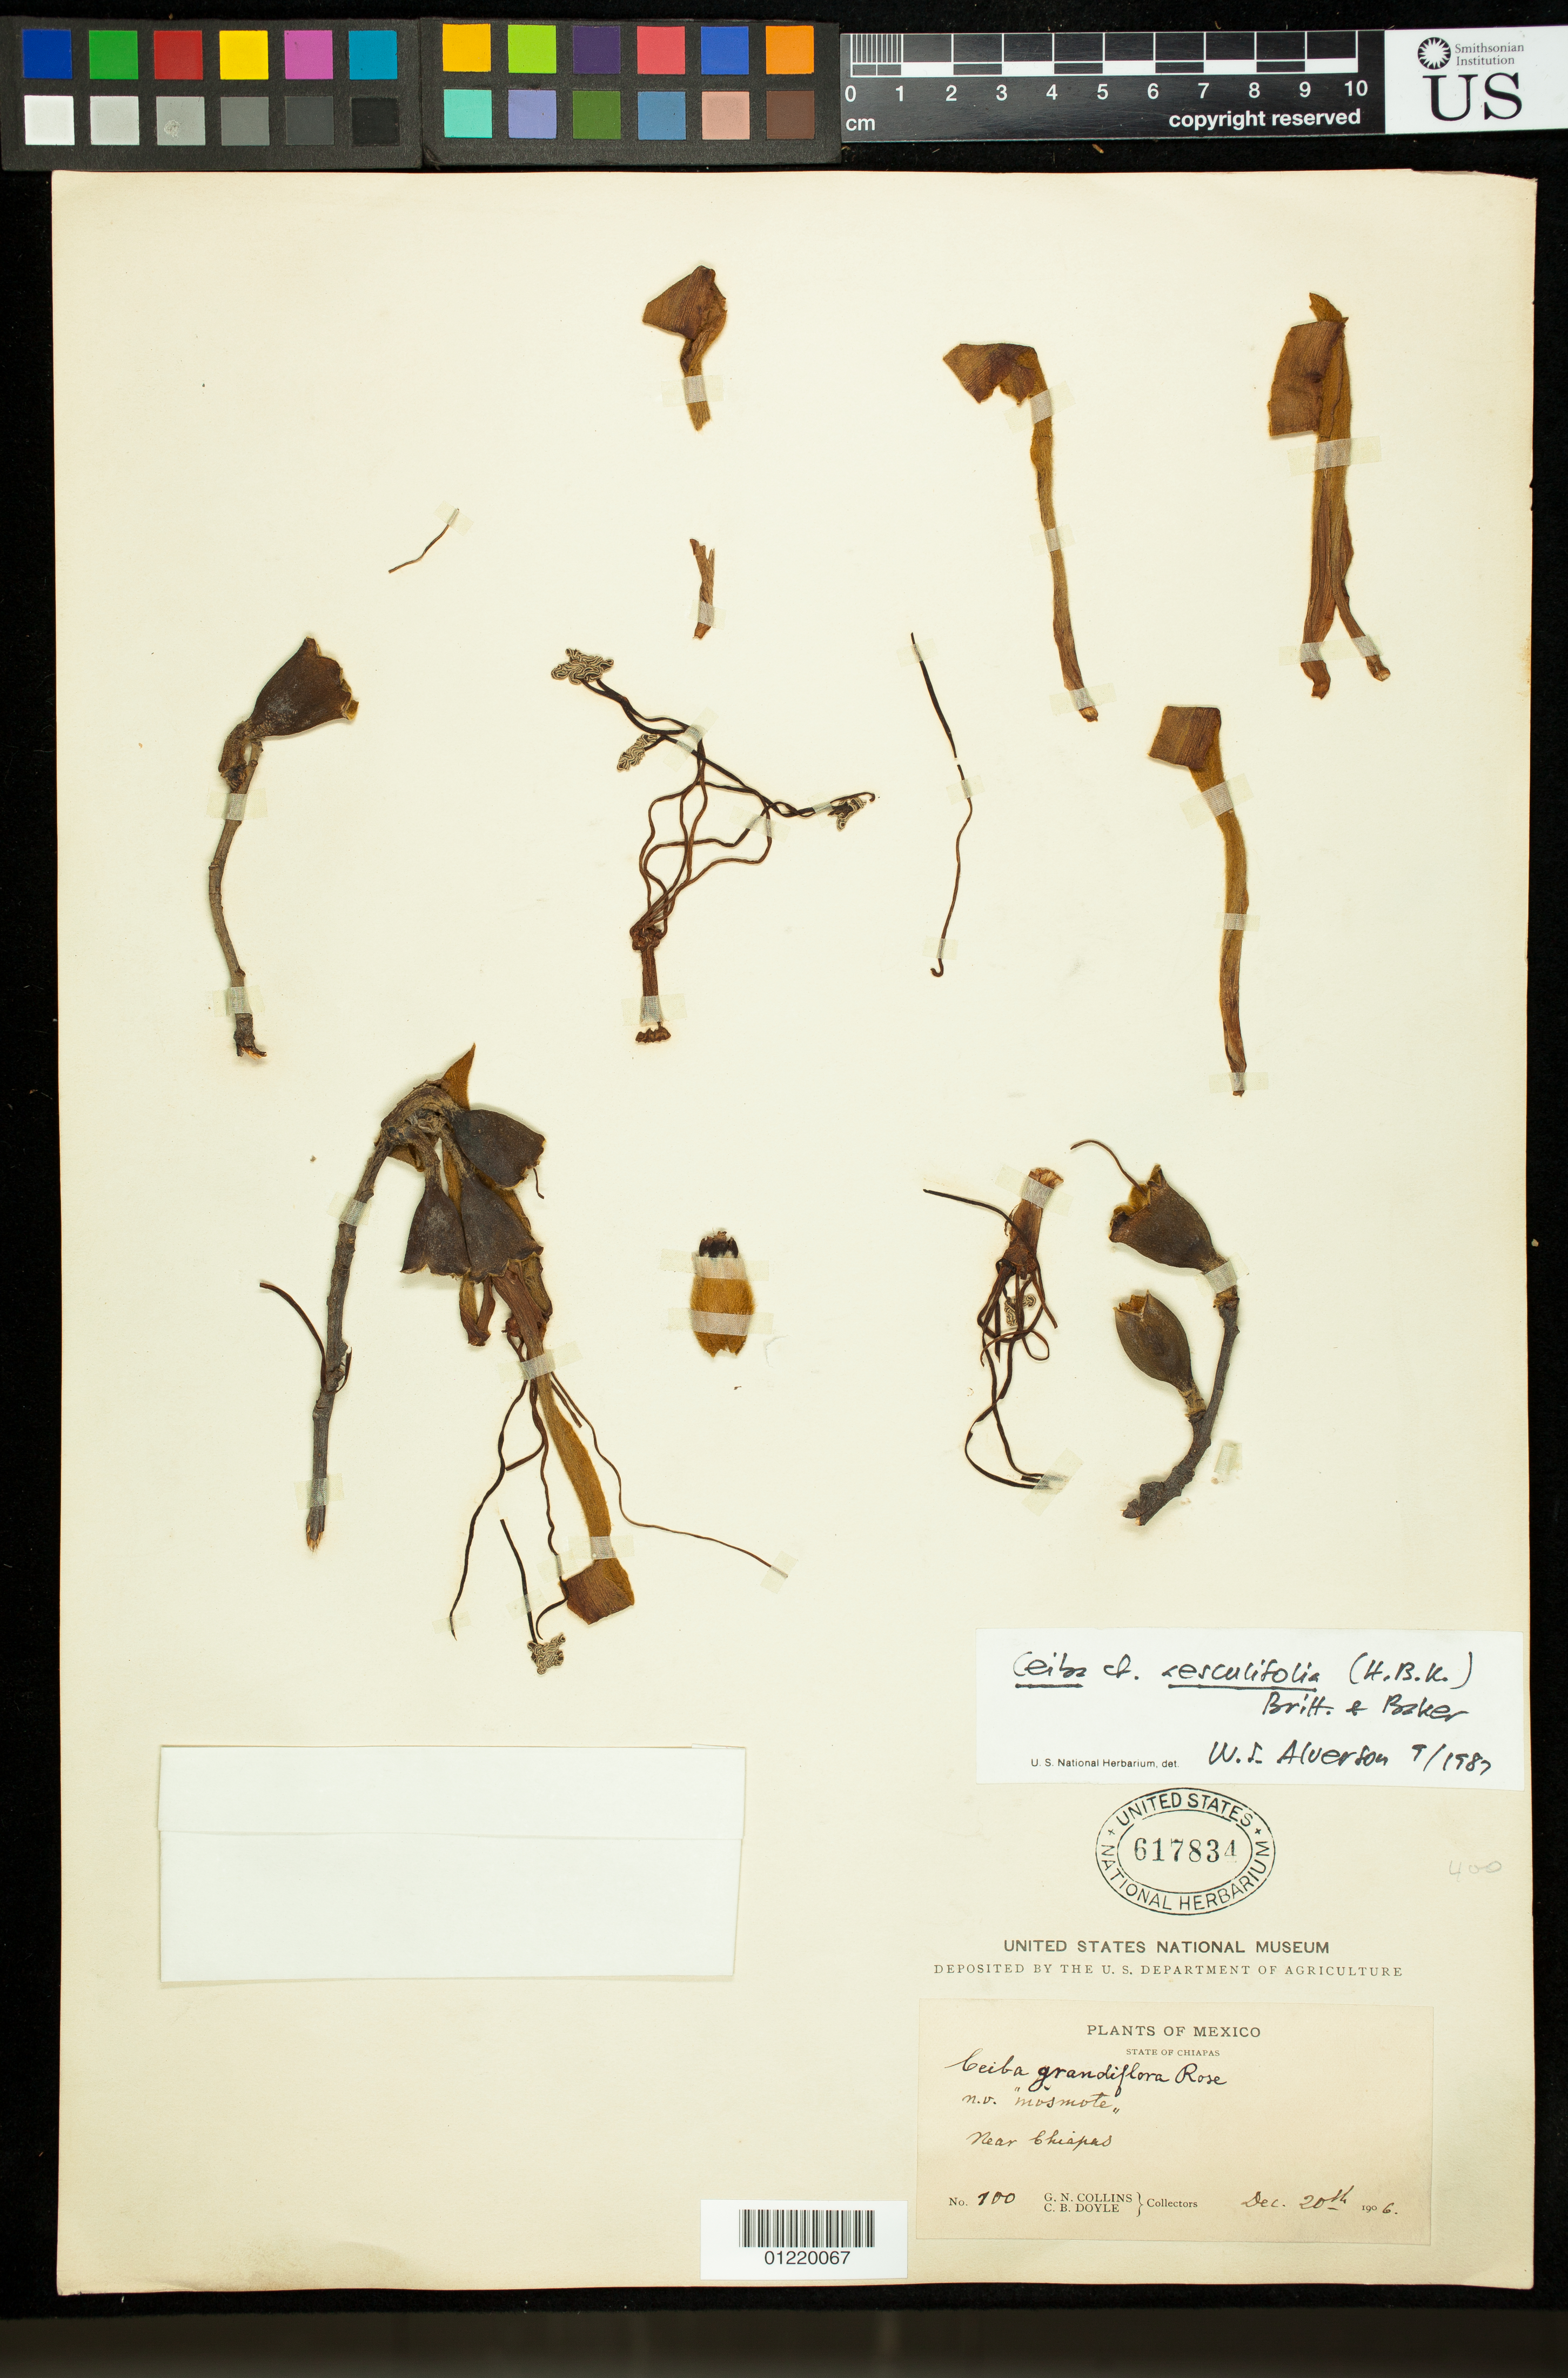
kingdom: Plantae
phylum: Tracheophyta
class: Magnoliopsida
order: Malvales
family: Malvaceae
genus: Ceiba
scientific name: Ceiba aesculifolia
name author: (Kunth) Britten & Baker f.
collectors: G. N. Collins & C. Doyle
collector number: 100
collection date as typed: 12/20/1906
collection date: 1906-12-20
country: Mexico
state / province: Chiapas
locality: Near Chiapas.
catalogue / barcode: US 617834